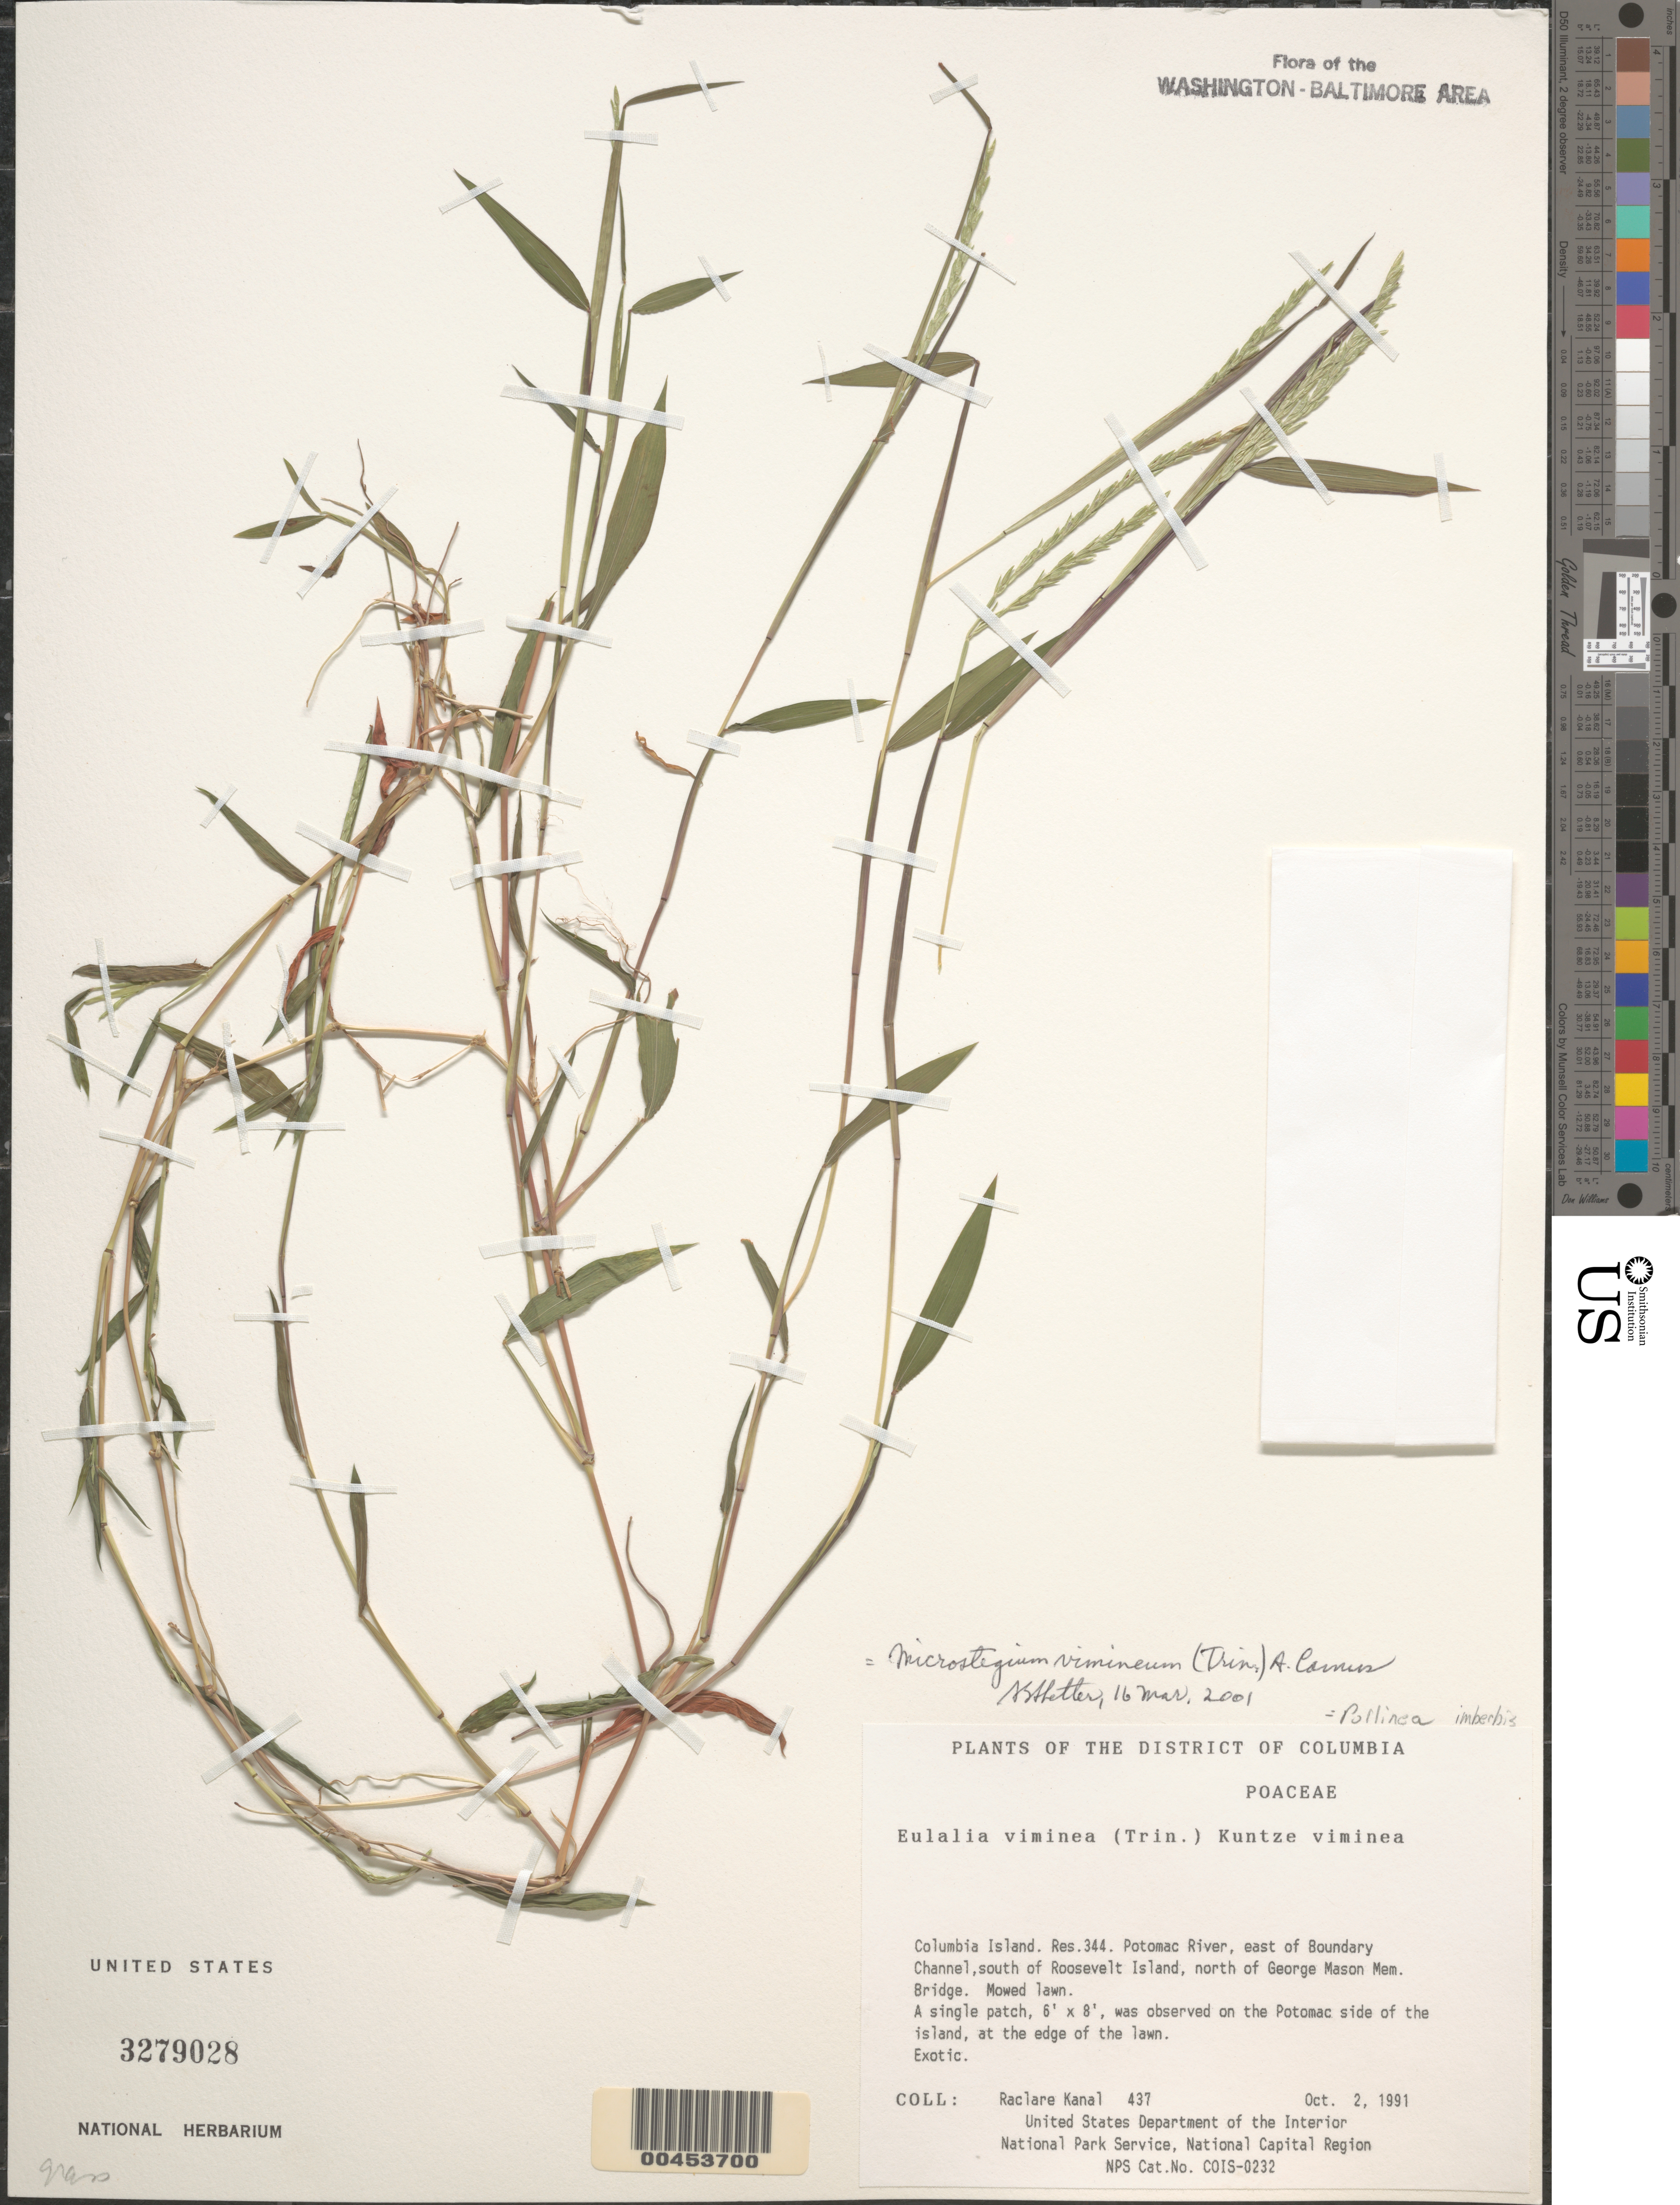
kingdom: Plantae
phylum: Tracheophyta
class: Liliopsida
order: Poales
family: Poaceae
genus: Microstegium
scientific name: Microstegium vimineum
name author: (Trin.) A. Camus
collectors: R. Kanal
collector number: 437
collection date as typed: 02 Oct 1991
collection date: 1991-10-02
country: United States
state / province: District of Columbia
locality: Columbia Island, Res 344, Potomac River, S of Roosevelt Island, E of Boundary Channel, N of George Mason Mem Bridge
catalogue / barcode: US 3279028